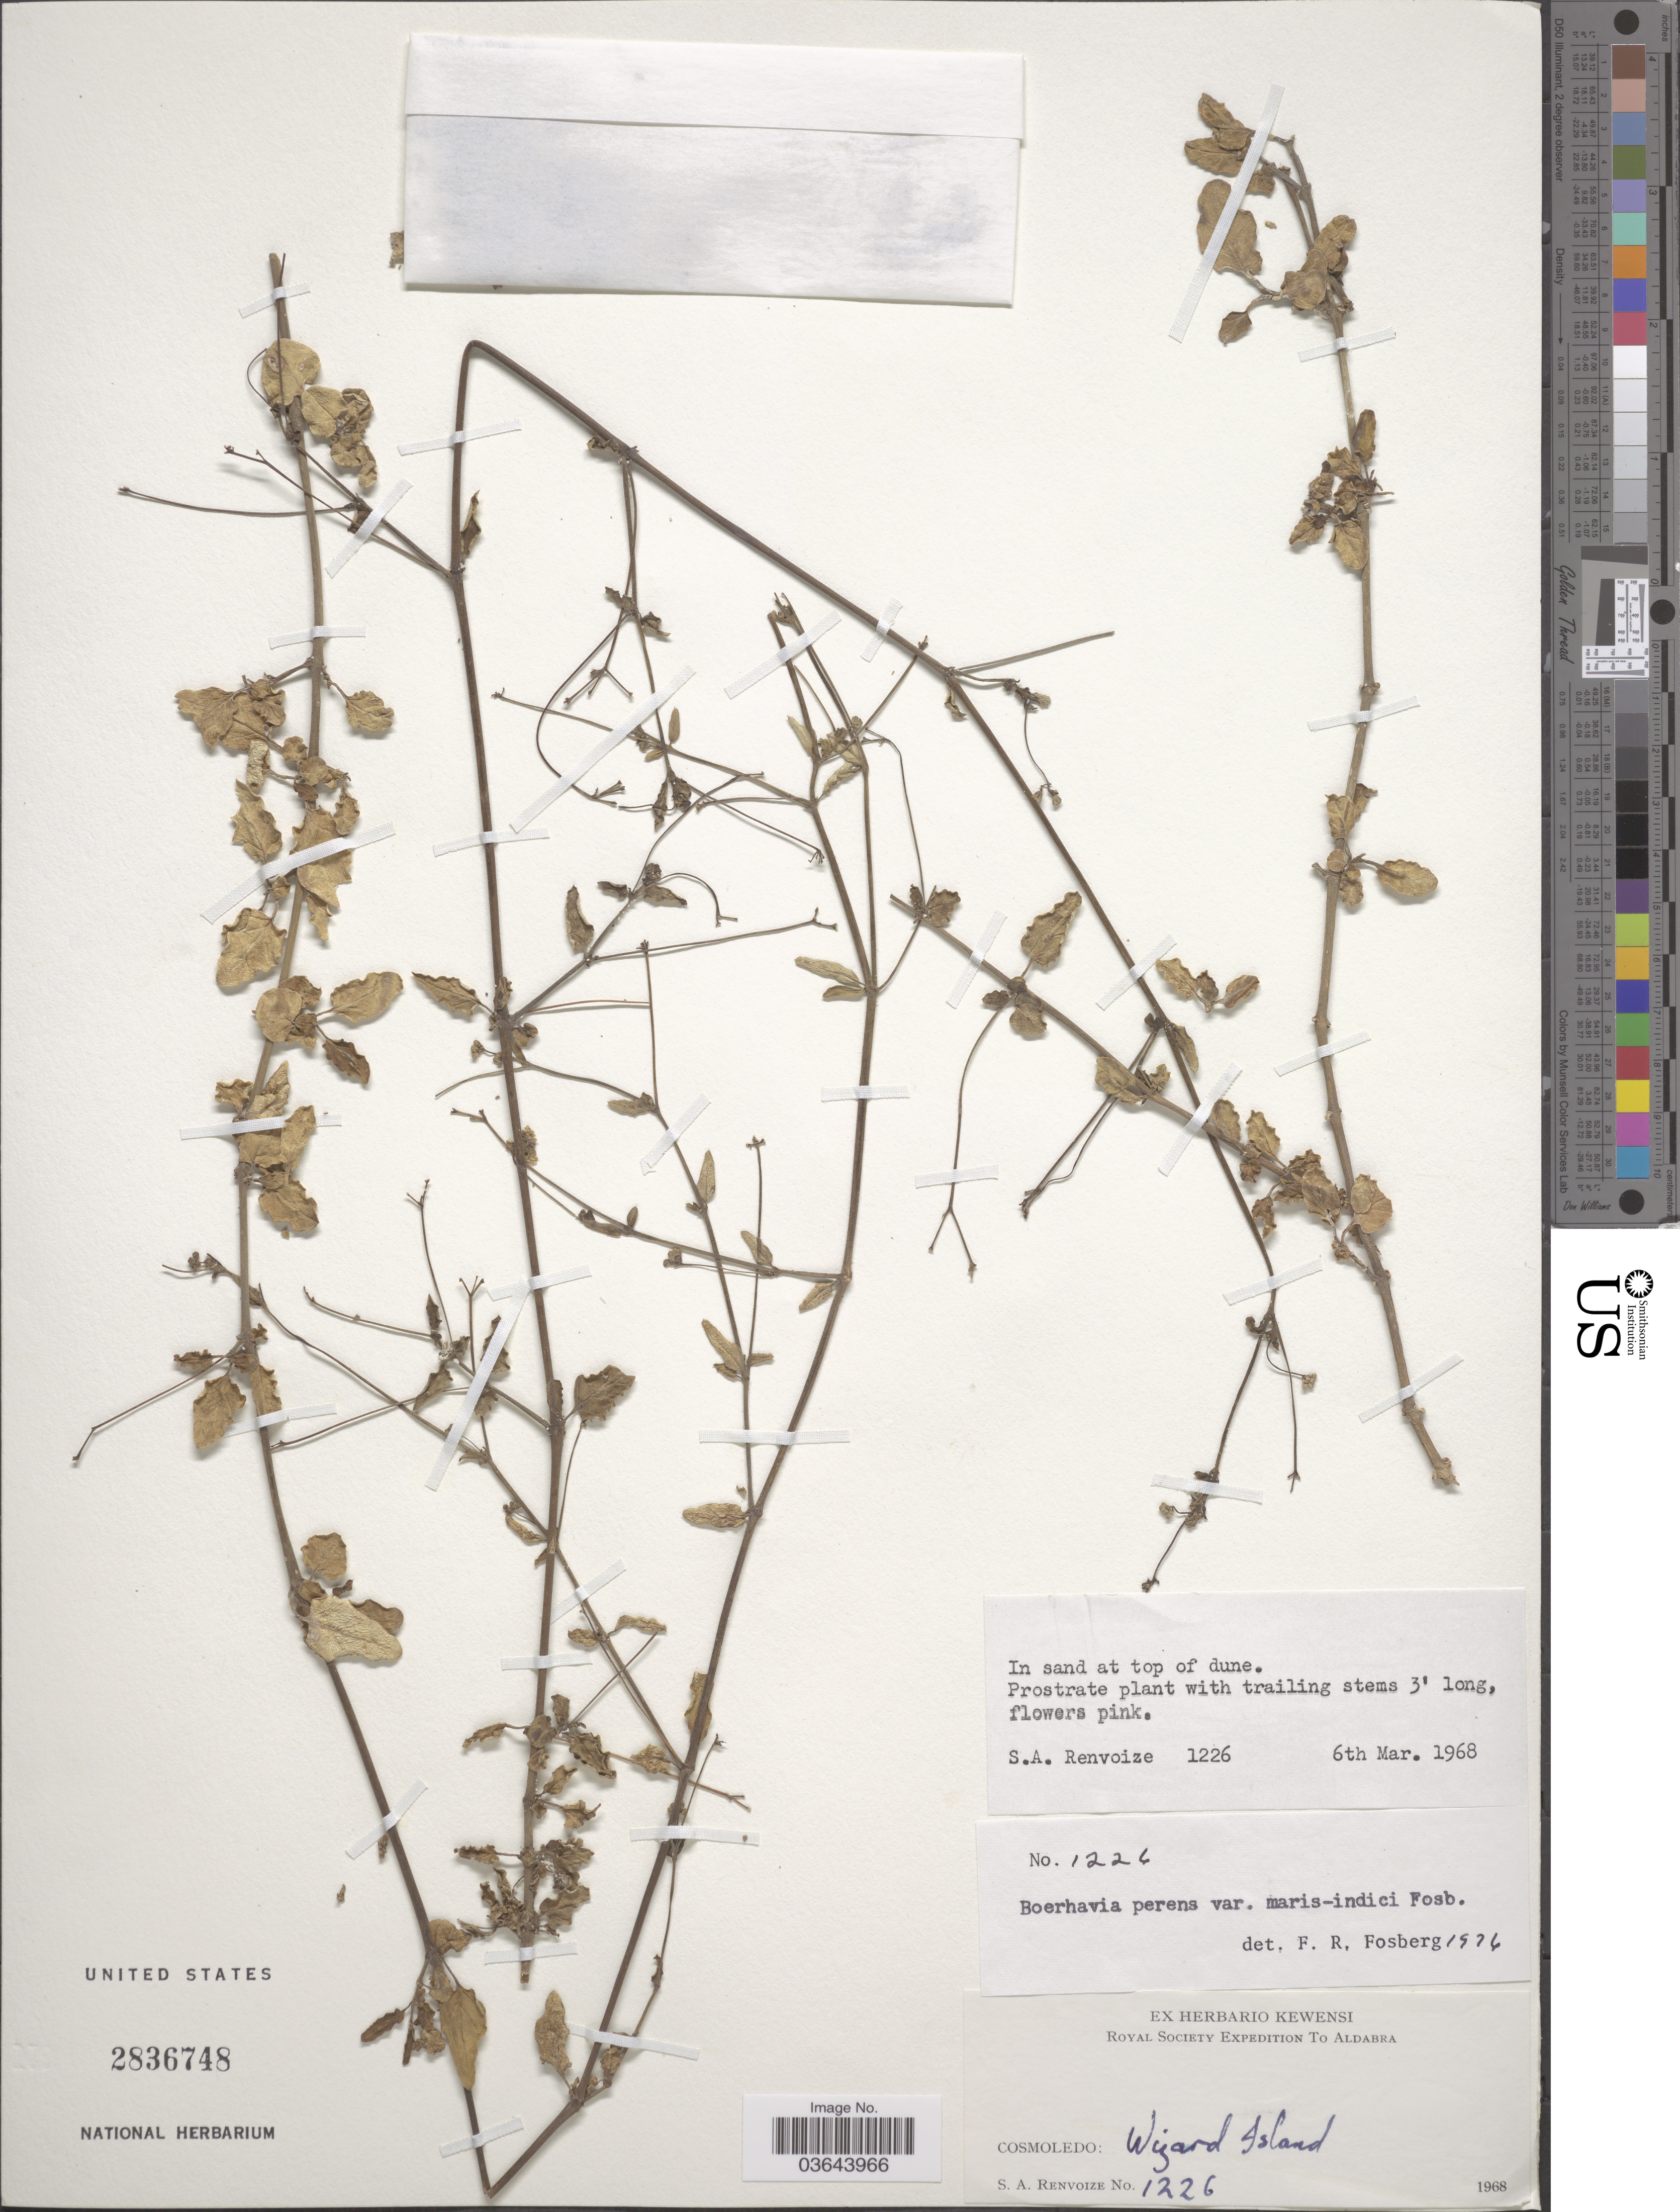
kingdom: Plantae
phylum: Tracheophyta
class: Magnoliopsida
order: Caryophyllales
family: Nyctaginaceae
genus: Boerhavia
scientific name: Boerhavia repens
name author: L.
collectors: S. A. Renvoize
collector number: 1226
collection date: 1968-03-06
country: Seychelles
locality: Aldabra. Cosmoledo: Wizard Island.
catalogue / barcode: US 2836748